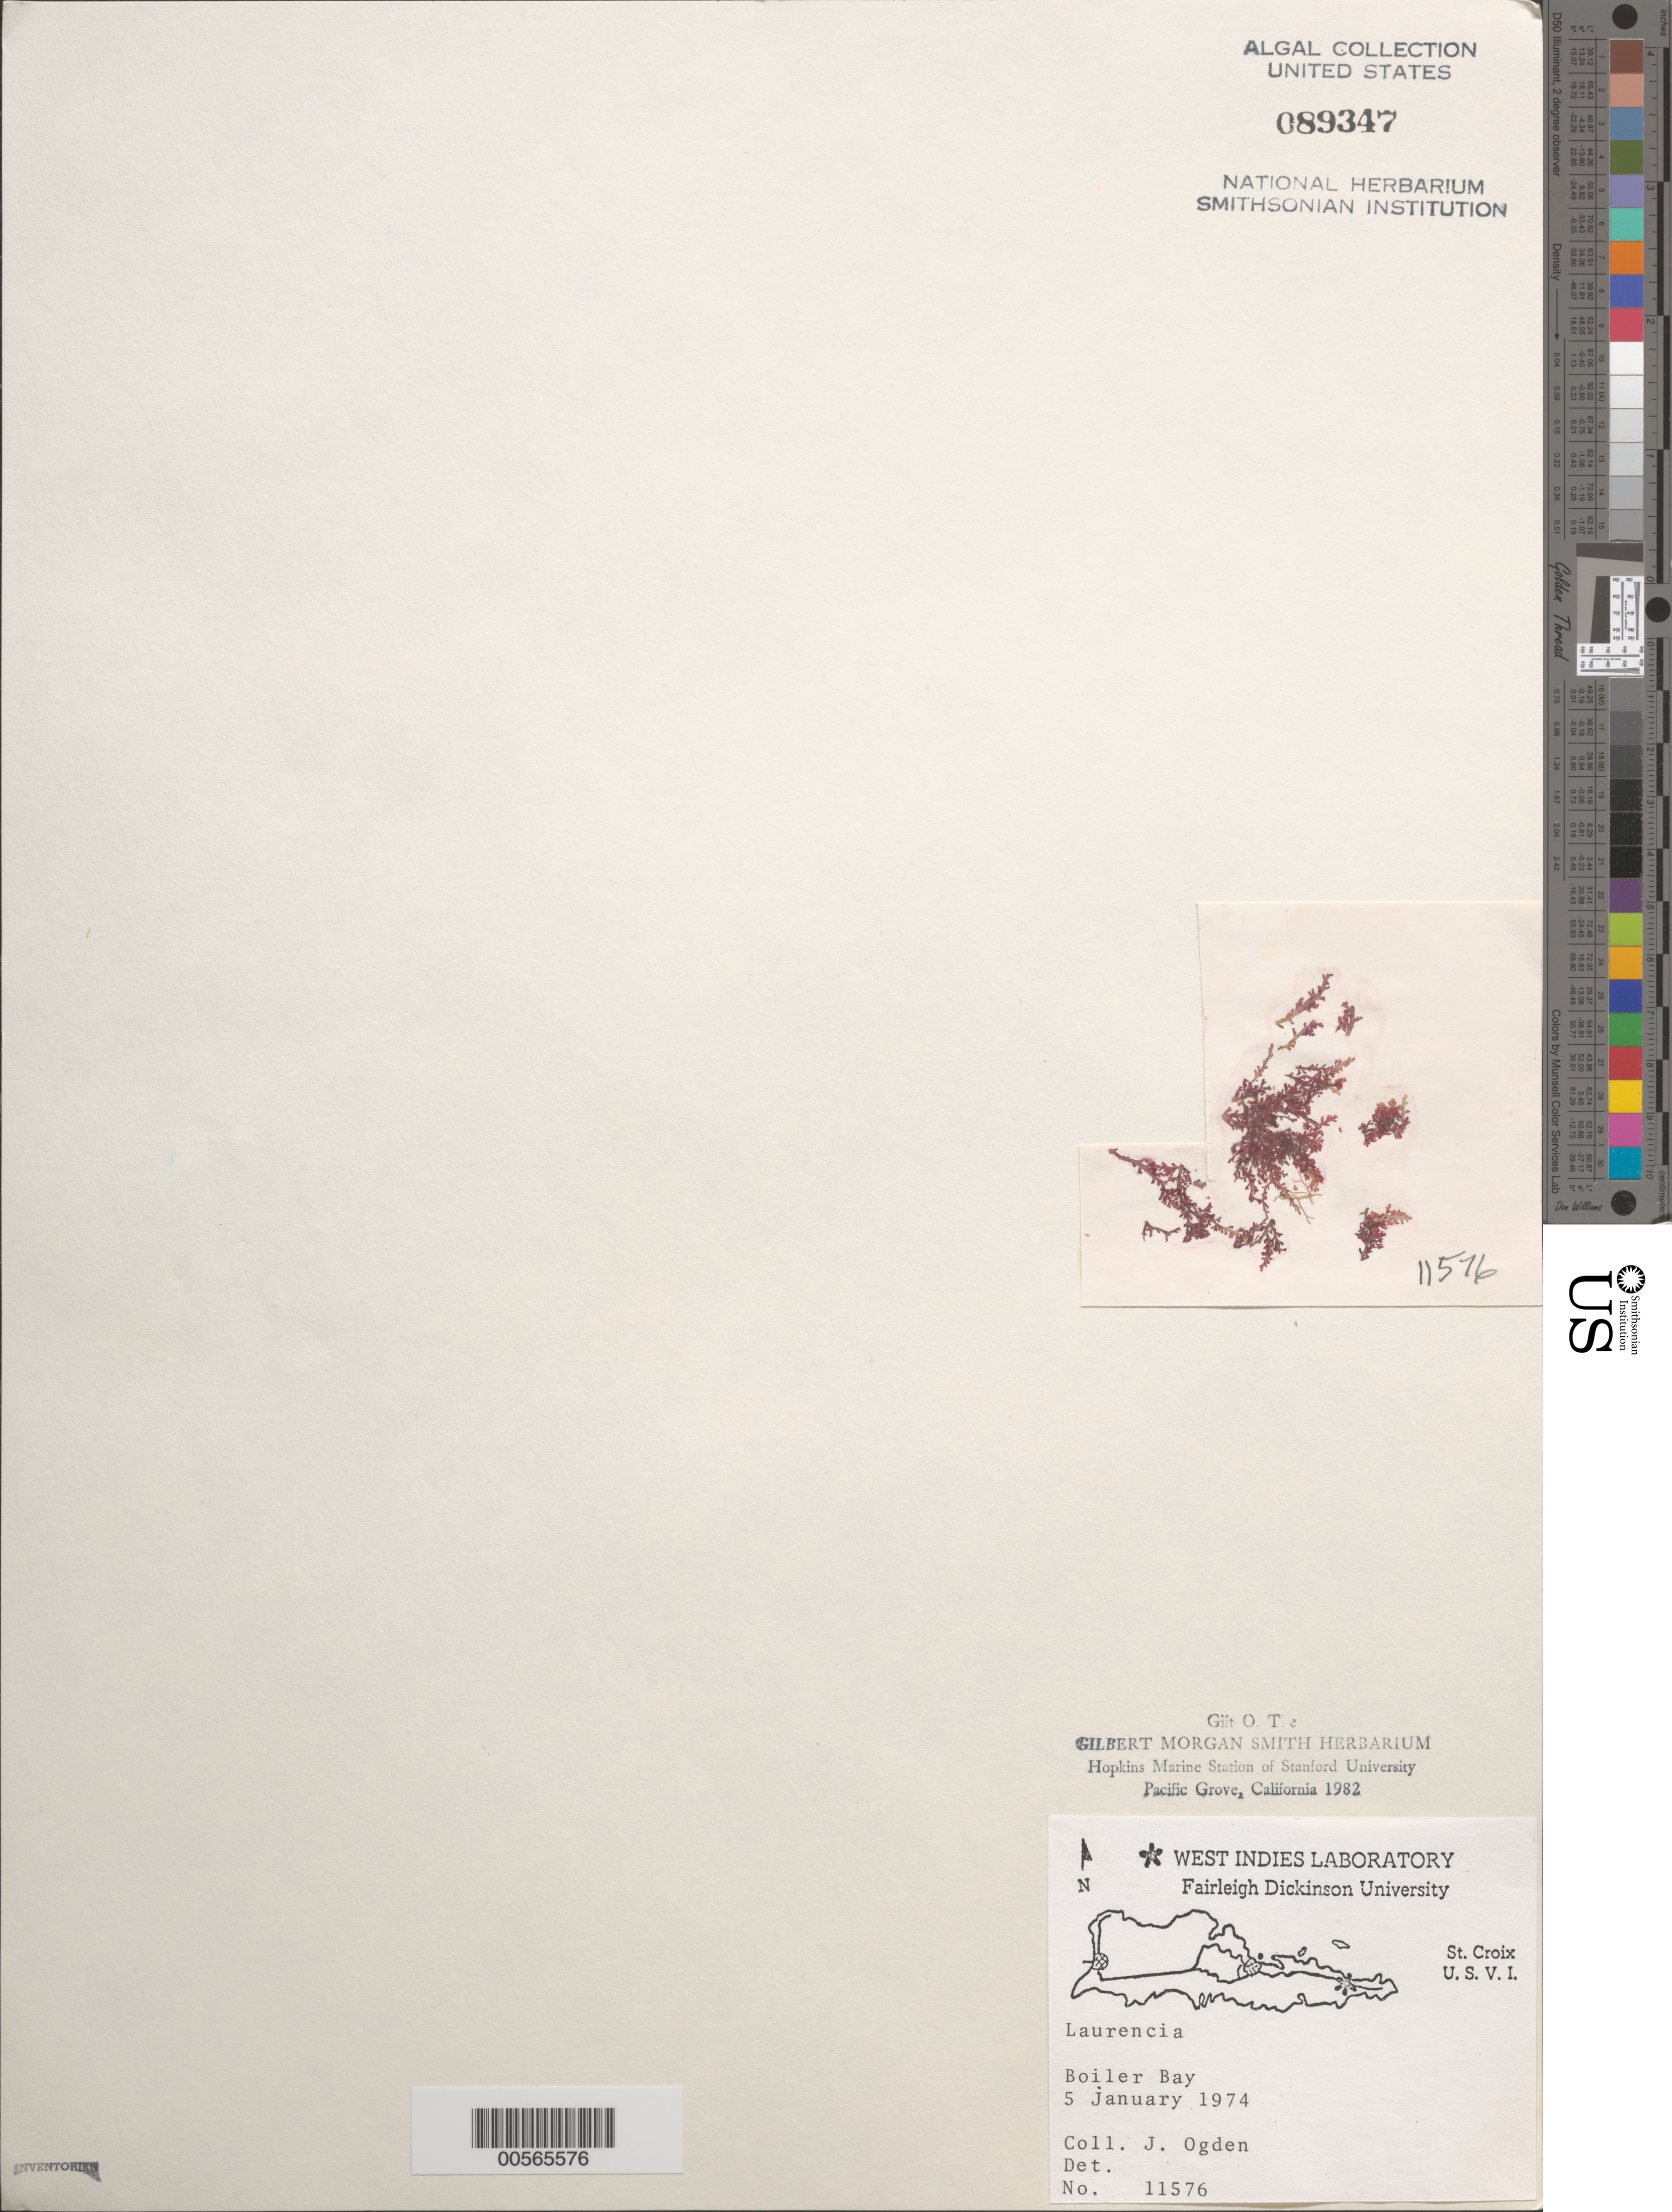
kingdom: Plantae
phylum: Rhodophyta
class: Florideophyceae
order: Ceramiales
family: Rhodomelaceae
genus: Laurencia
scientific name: Laurencia sp.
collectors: J. Ogden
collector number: IAA 11576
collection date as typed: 05 Jan 1974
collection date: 1974-01-05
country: U.S. Virgin Islands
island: St. Croix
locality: Boiler Bay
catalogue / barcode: US 89347